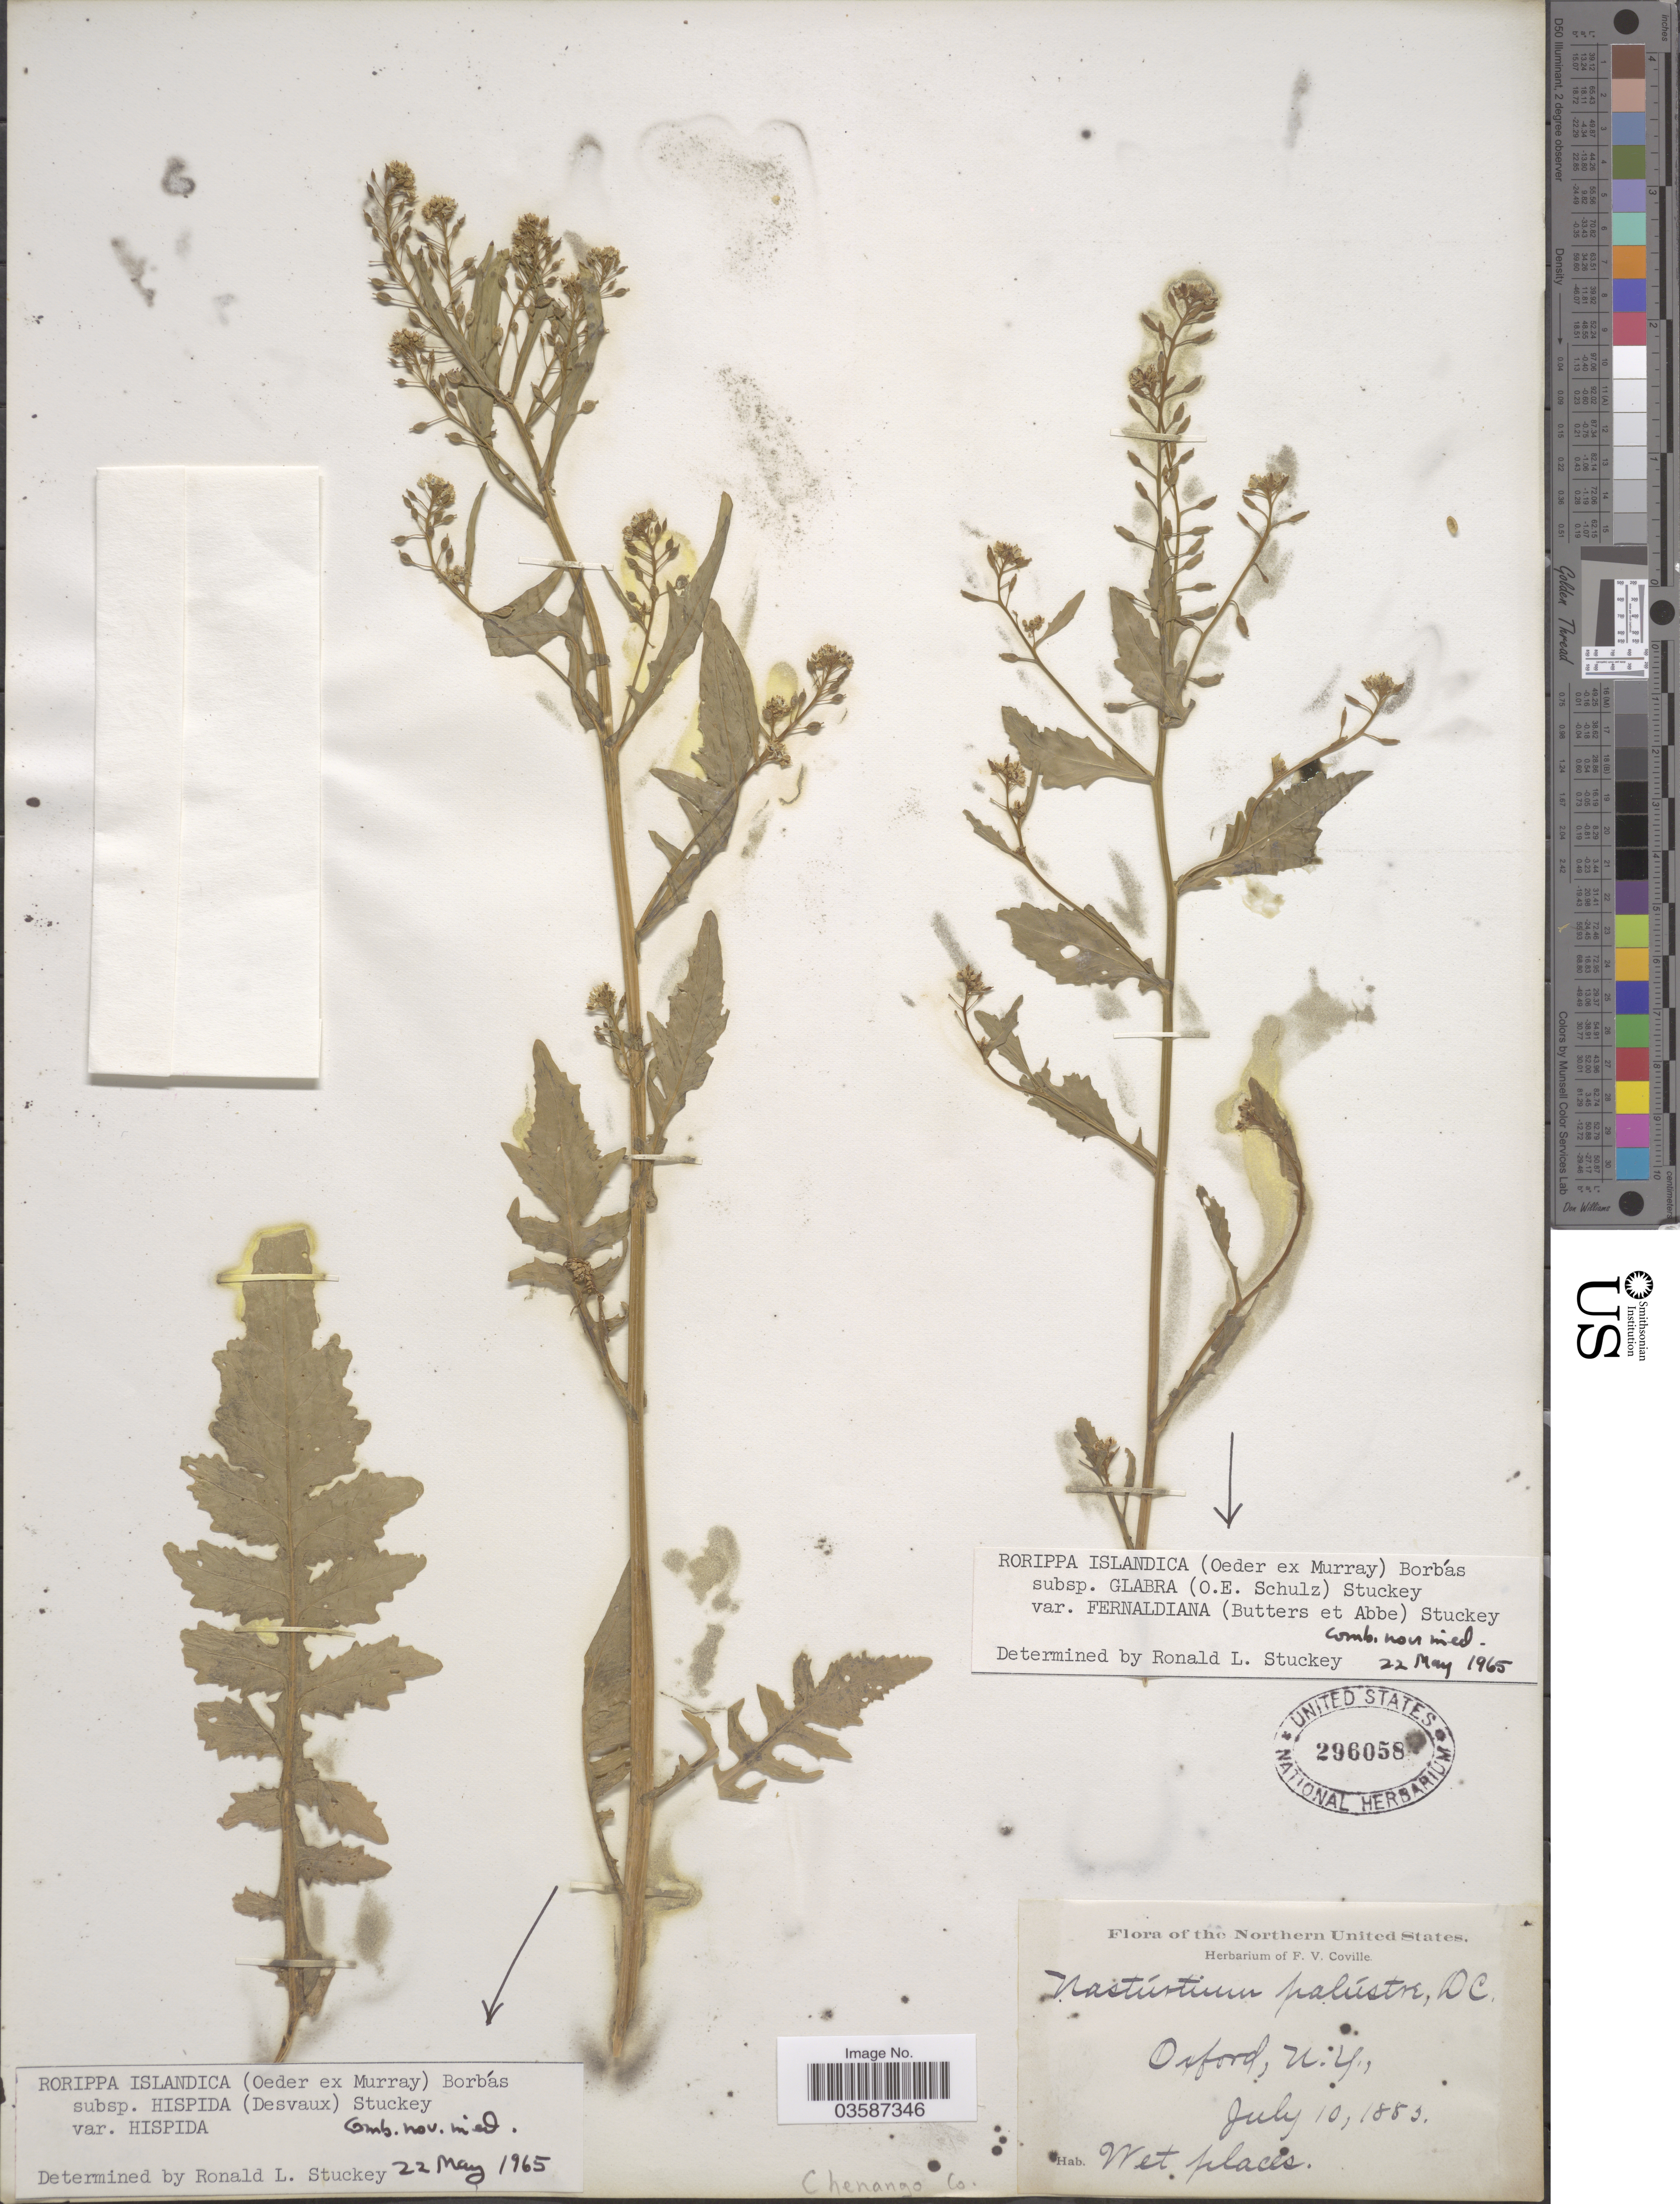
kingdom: Plantae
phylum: Tracheophyta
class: Magnoliopsida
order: Brassicales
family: Brassicaceae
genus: Rorippa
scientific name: Rorippa islandica var. hispida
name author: (Desv.) Butters & Abbe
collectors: ex herb. F. V. Coville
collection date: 1883-07-10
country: United States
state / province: New York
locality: Oxford, Chenango Co.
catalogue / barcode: US 296058